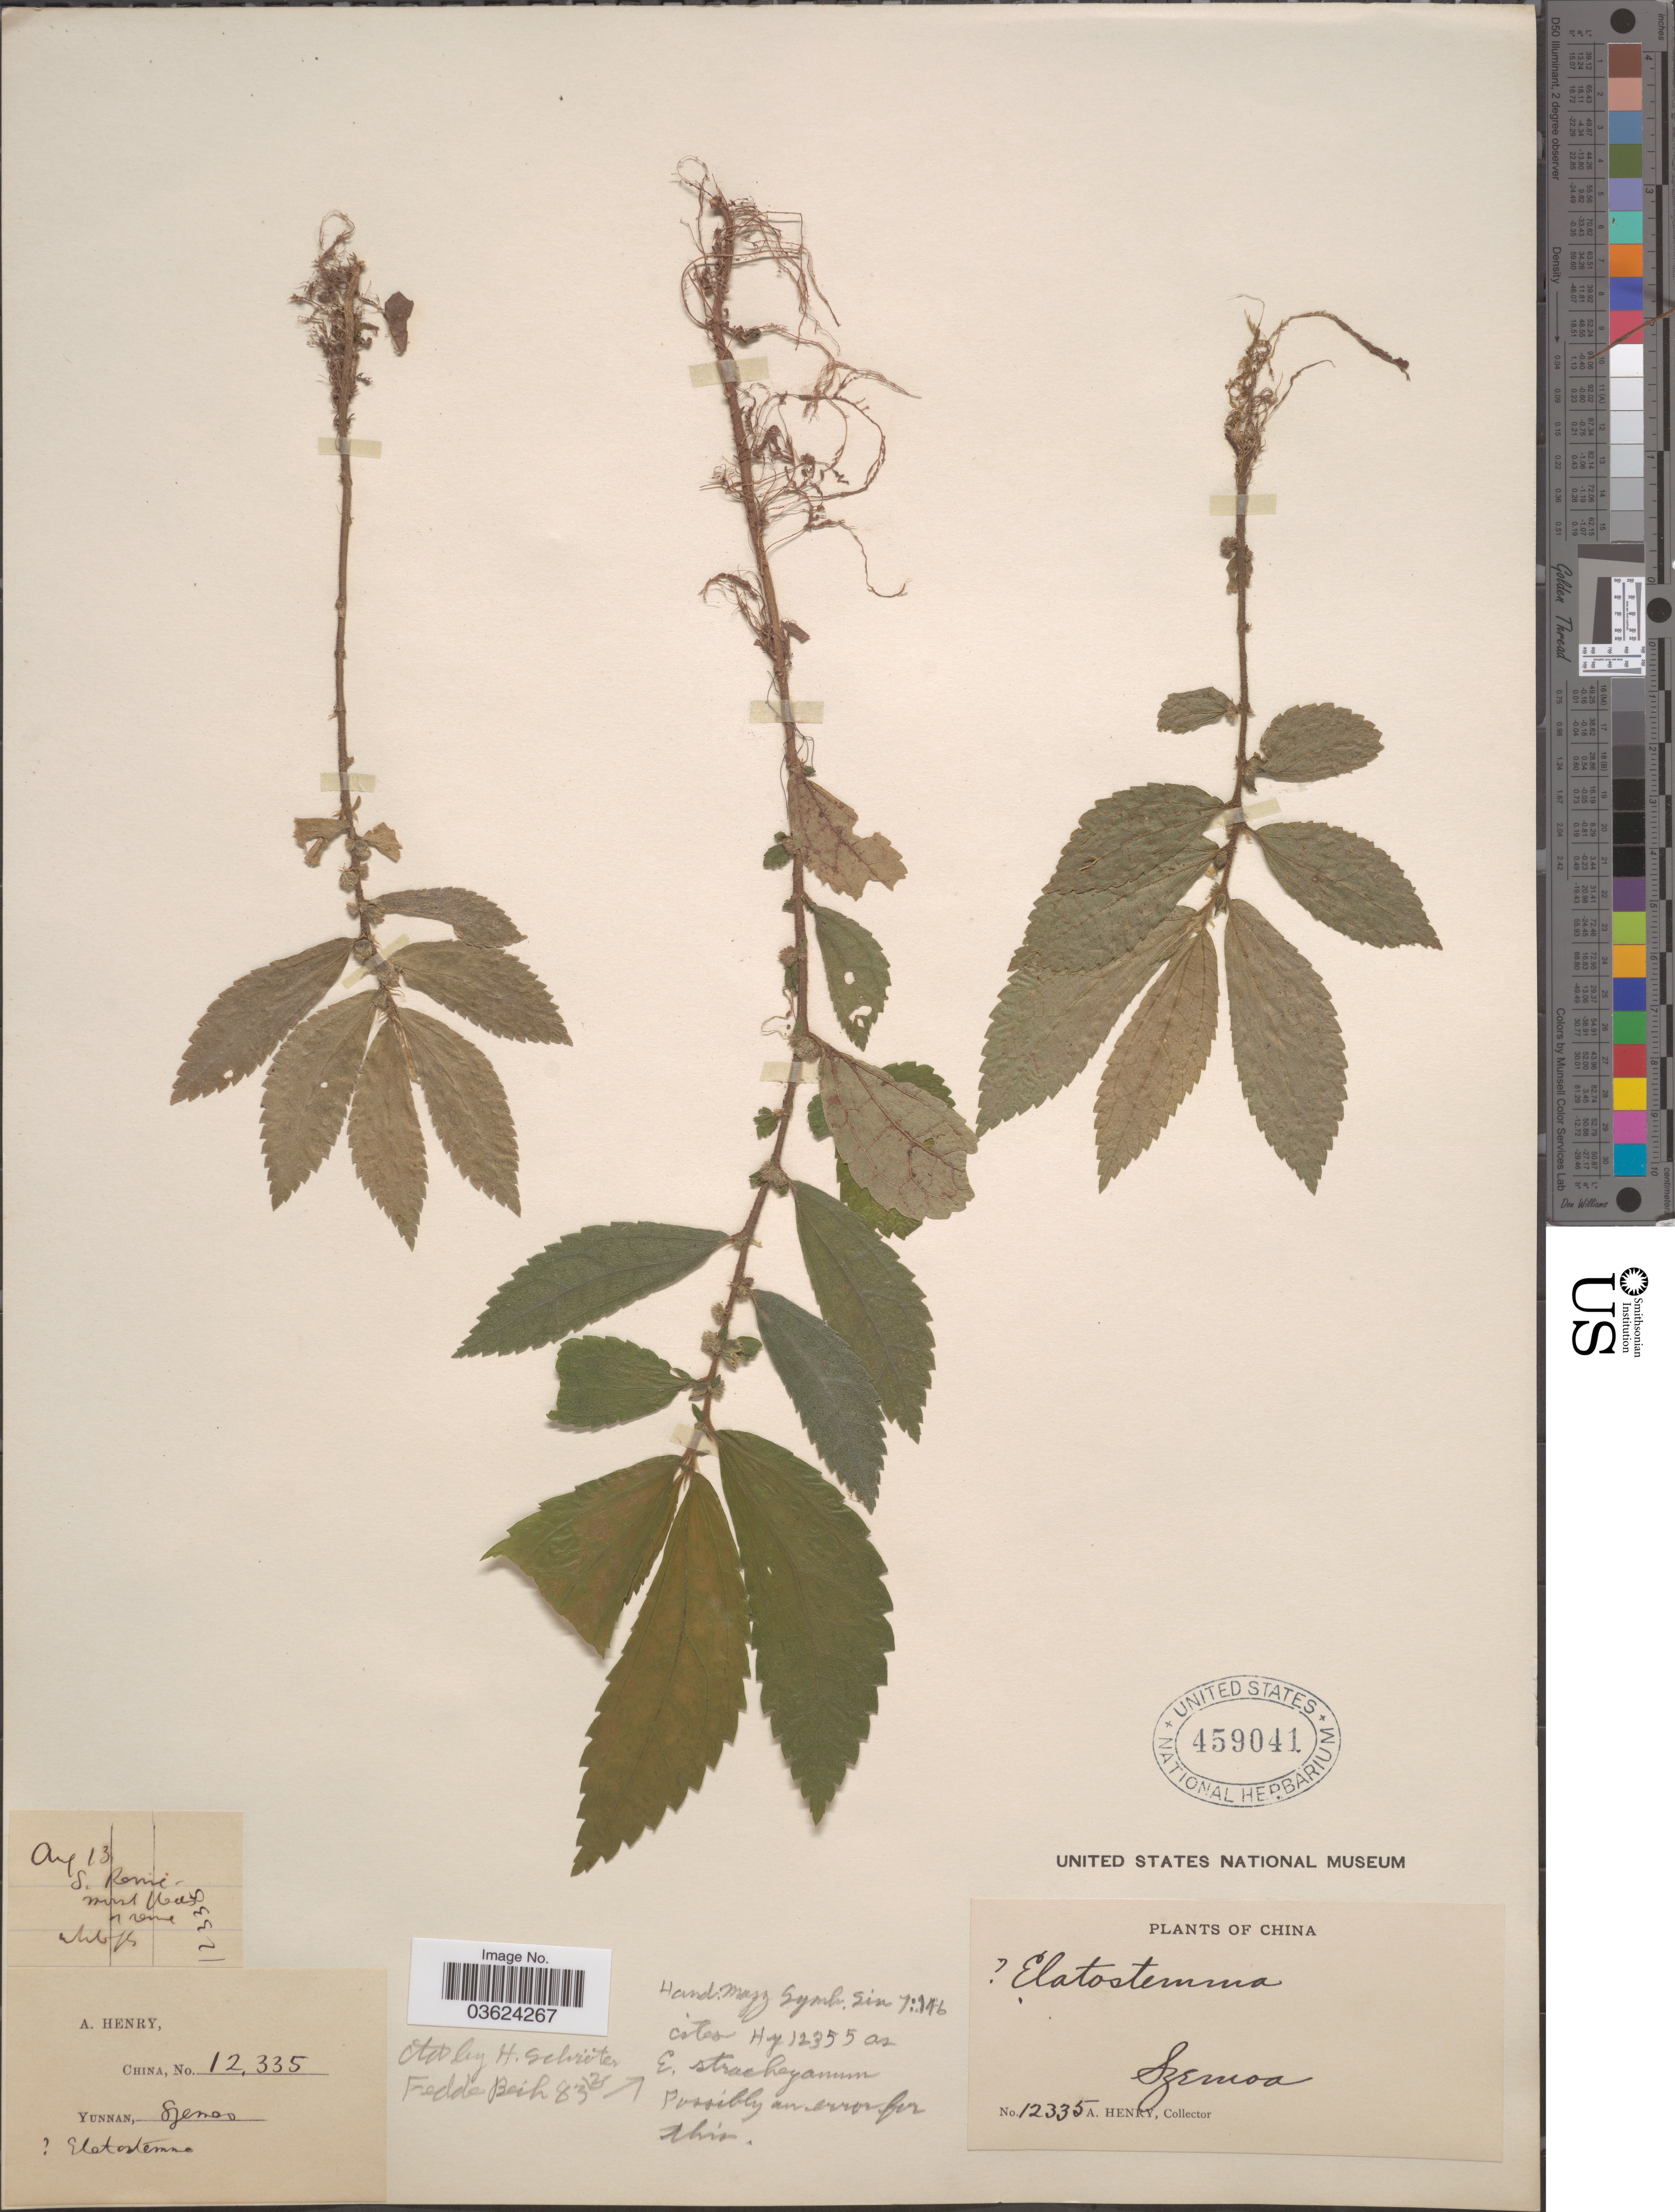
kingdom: Plantae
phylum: Tracheophyta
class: Magnoliopsida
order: Rosales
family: Urticaceae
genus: Elatostema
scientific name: Elatostema stracheyanum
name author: Wedd.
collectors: A. Henry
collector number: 12335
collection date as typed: Transcribed d/m/y: /8/13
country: China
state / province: Yunnan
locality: Szemoa.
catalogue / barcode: US 459041